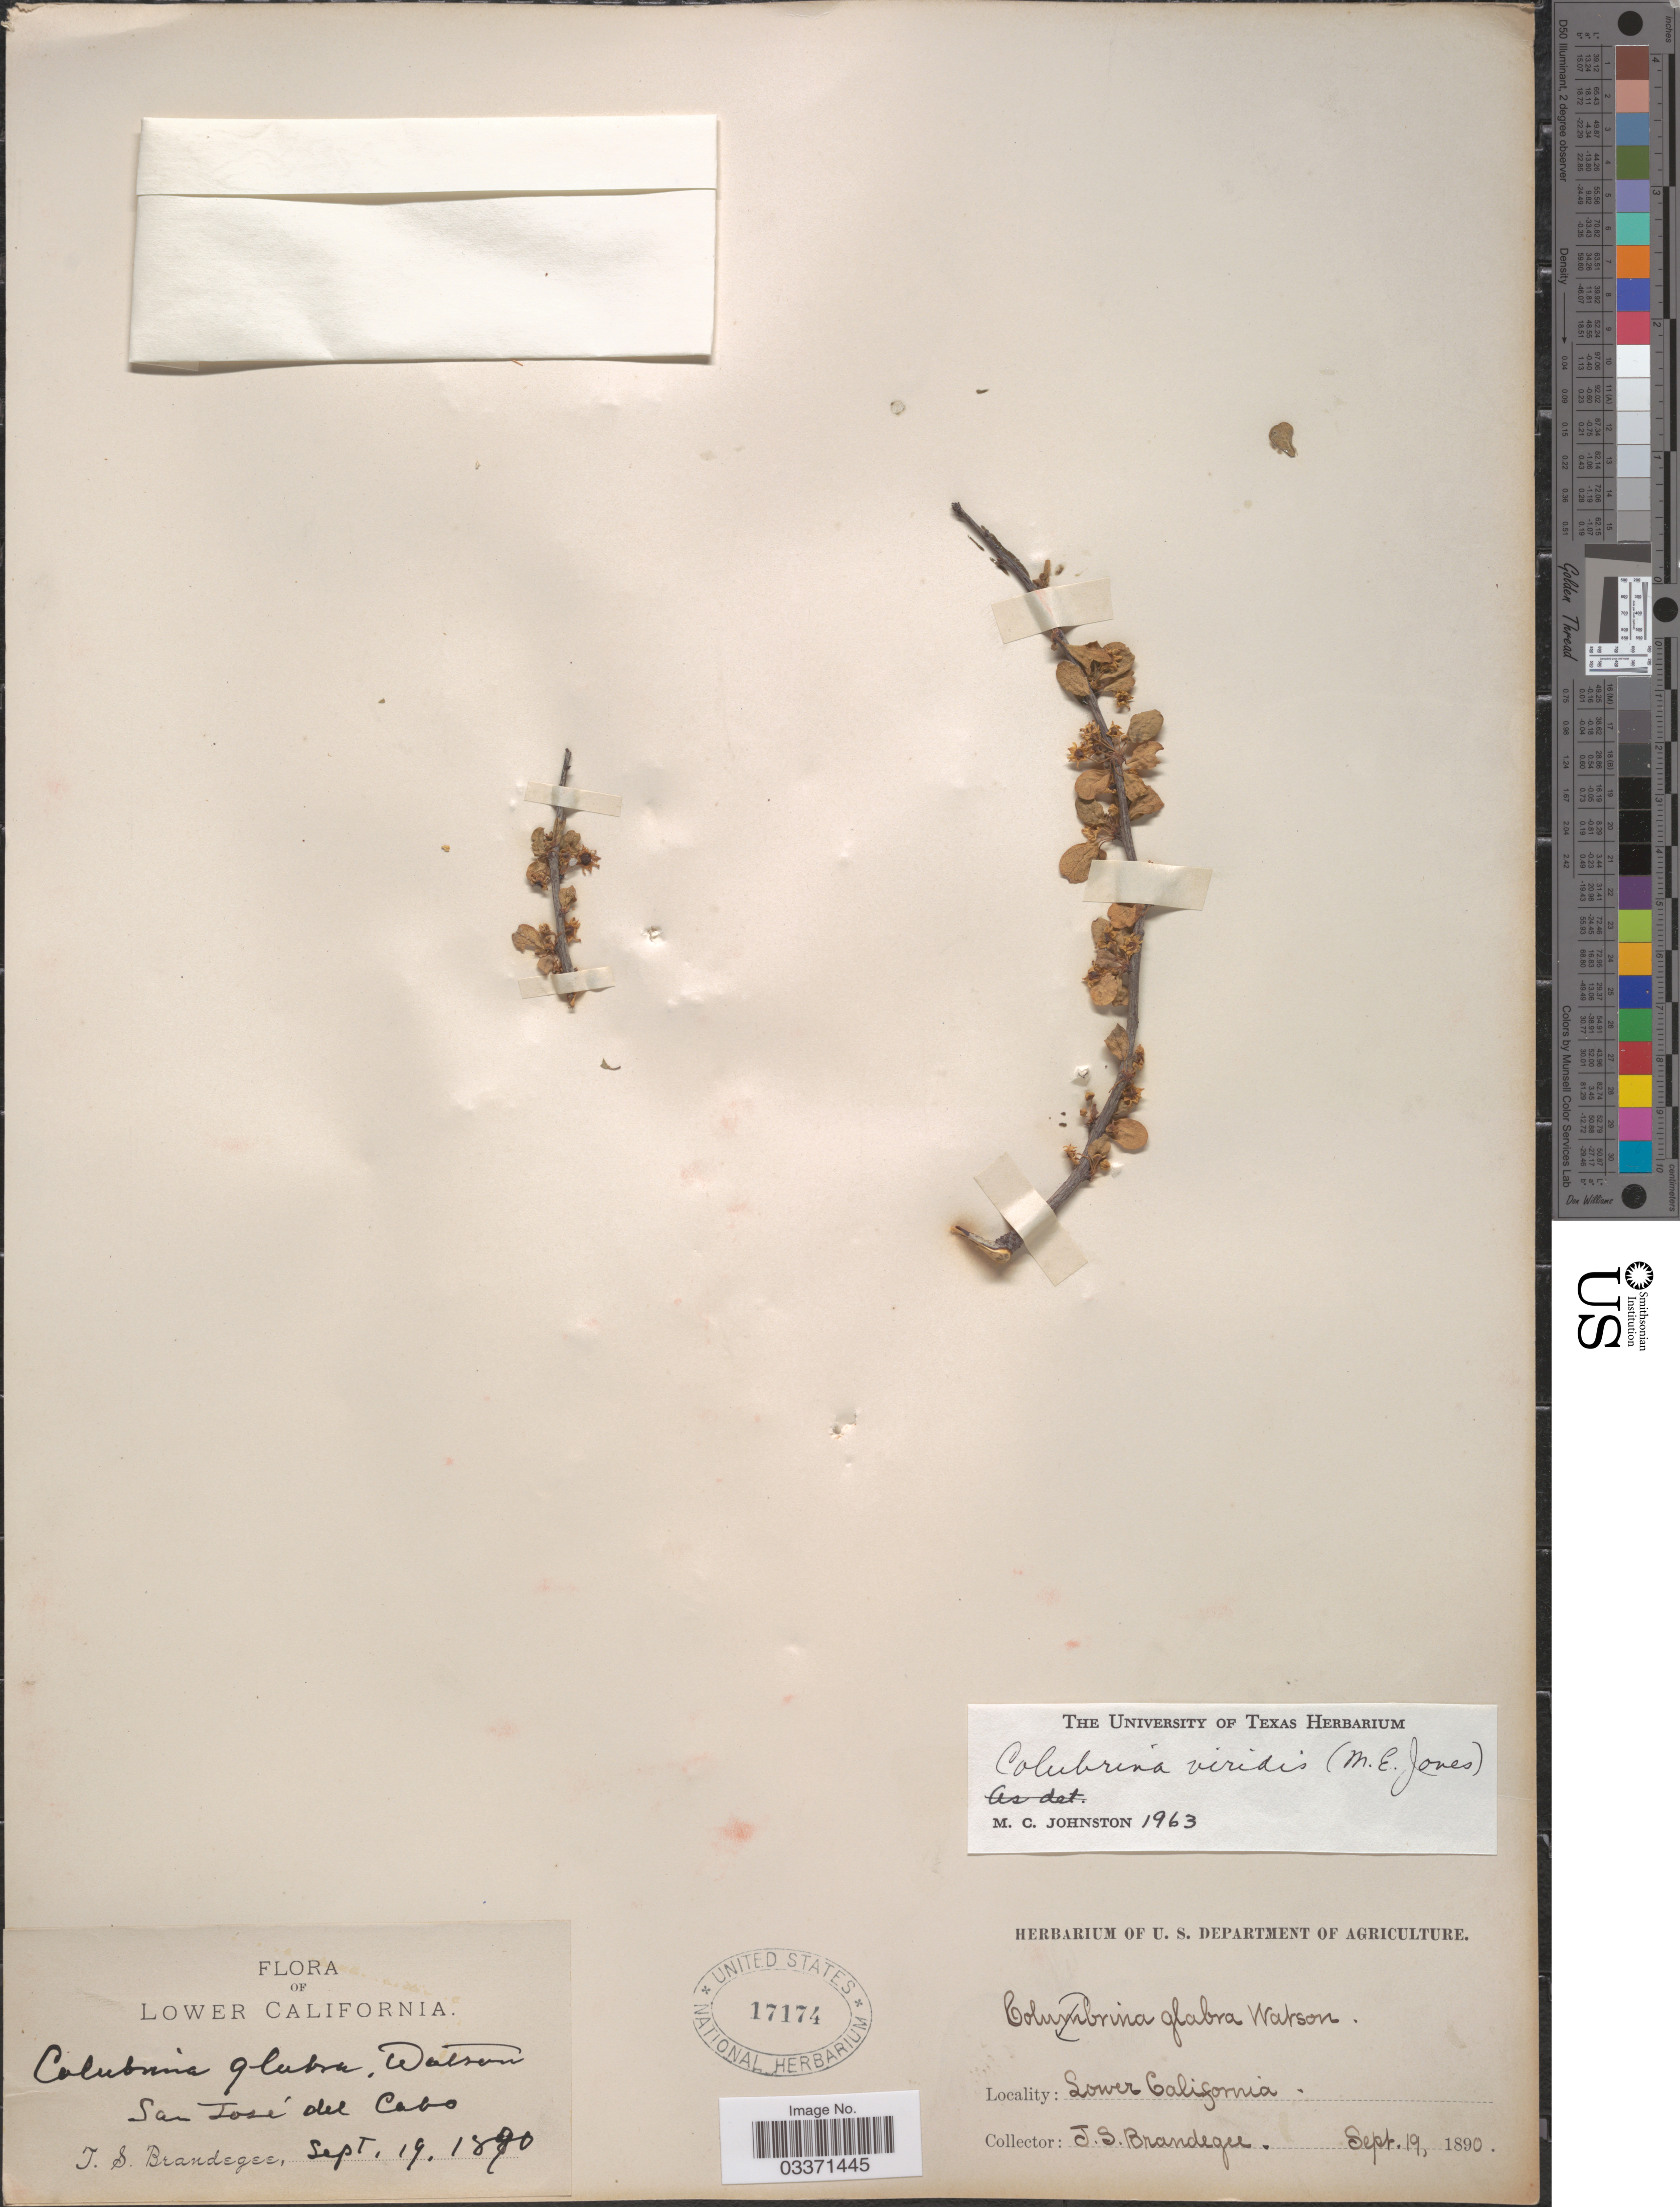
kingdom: Plantae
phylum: Tracheophyta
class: Magnoliopsida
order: Rosales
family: Rhamnaceae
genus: Colubrina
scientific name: Colubrina viridis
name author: (M.E. Jones) M.C. Johnst.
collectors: T. S. Brandegee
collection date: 1890-09-19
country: Mexico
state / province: Baja California Sur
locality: Lower California. San José del Cabo.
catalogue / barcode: US 17174